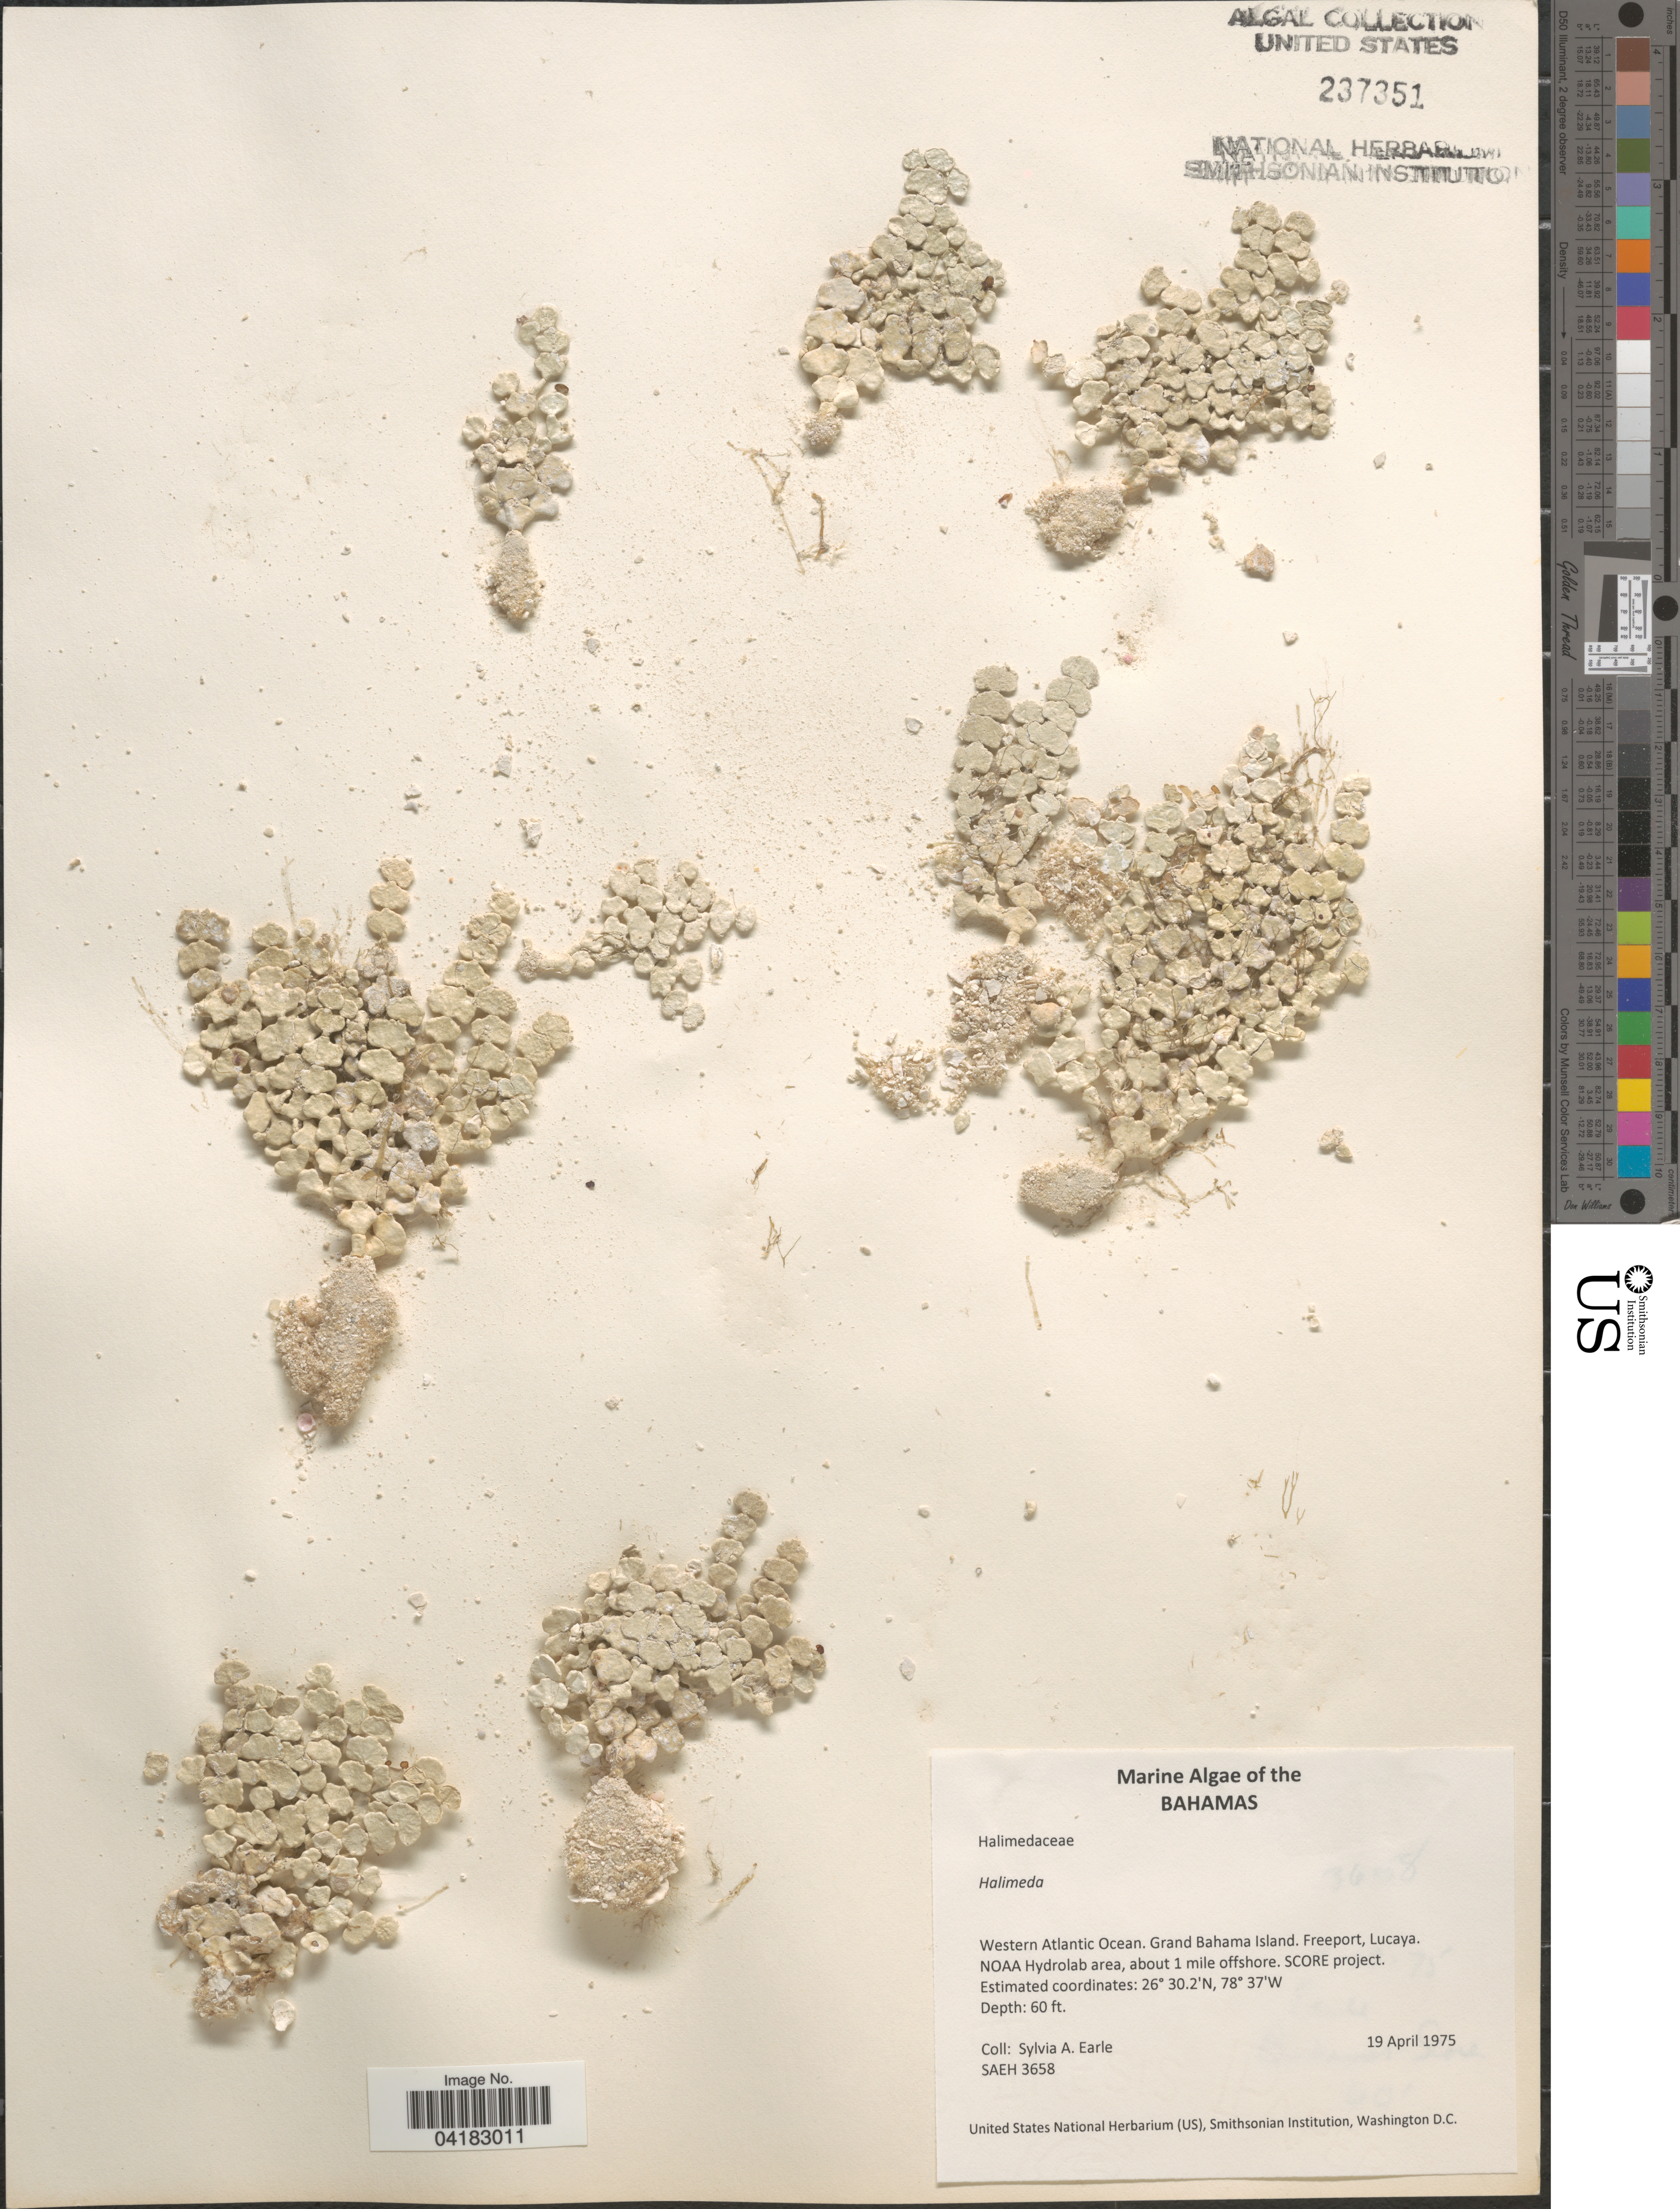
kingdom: Plantae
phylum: Chlorophyta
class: Ulvophyceae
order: Bryopsidales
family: Halimedaceae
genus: Halimeda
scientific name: Halimeda sp.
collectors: S. A. Earle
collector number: SAEH3658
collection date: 1975-04-19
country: Bahamas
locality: Western Atlantic Ocean. Grand Bahama Island. Freeport, Lucaya. NOAA Hydrolab area, about 1 mile offshore. SCORE project.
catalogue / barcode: US 237351